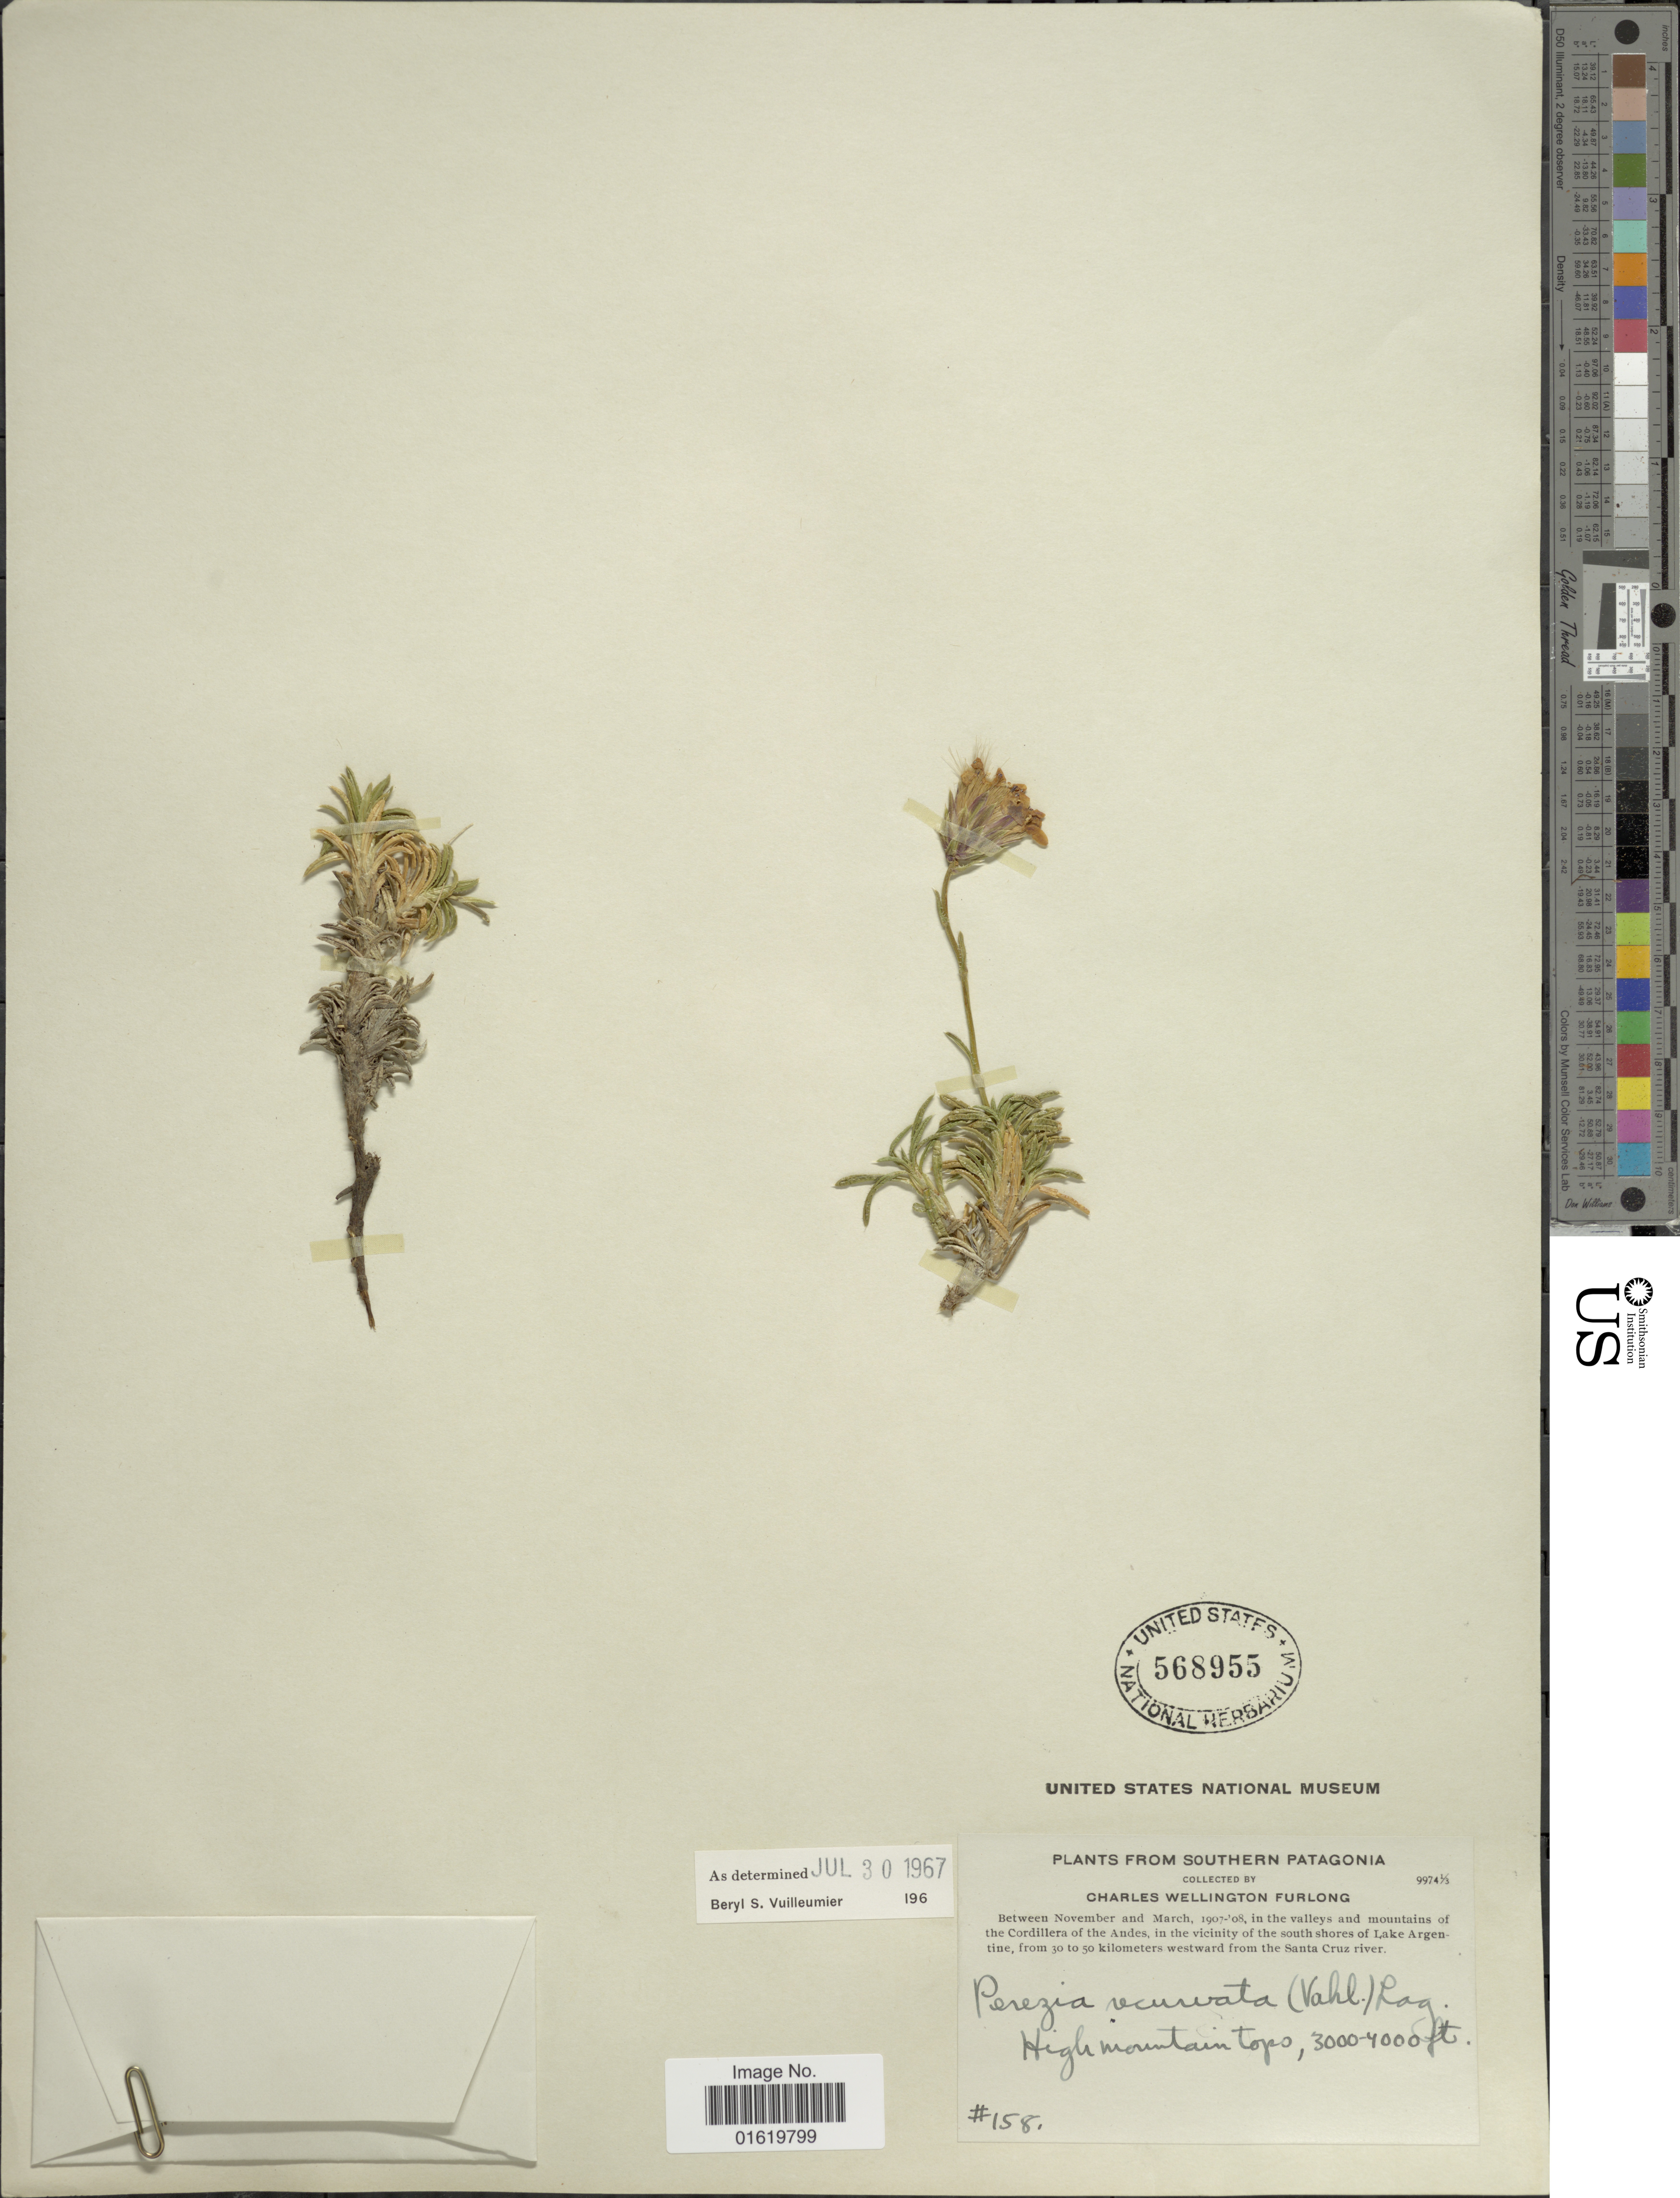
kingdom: Plantae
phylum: Tracheophyta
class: Magnoliopsida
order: Asterales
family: Asteraceae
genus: Perezia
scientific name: Perezia recurvata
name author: Less.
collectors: C. Furlong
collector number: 158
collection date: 1907-11/1908-03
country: Argentina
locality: Southern Patagonia. In the valleys and mountains of the Cordillera of the Andes, in the vicinity of the south shores of Lake Argentine, from 30 to 50 kilometers westward from the Santa Cruz river.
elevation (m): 914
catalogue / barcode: US 568955